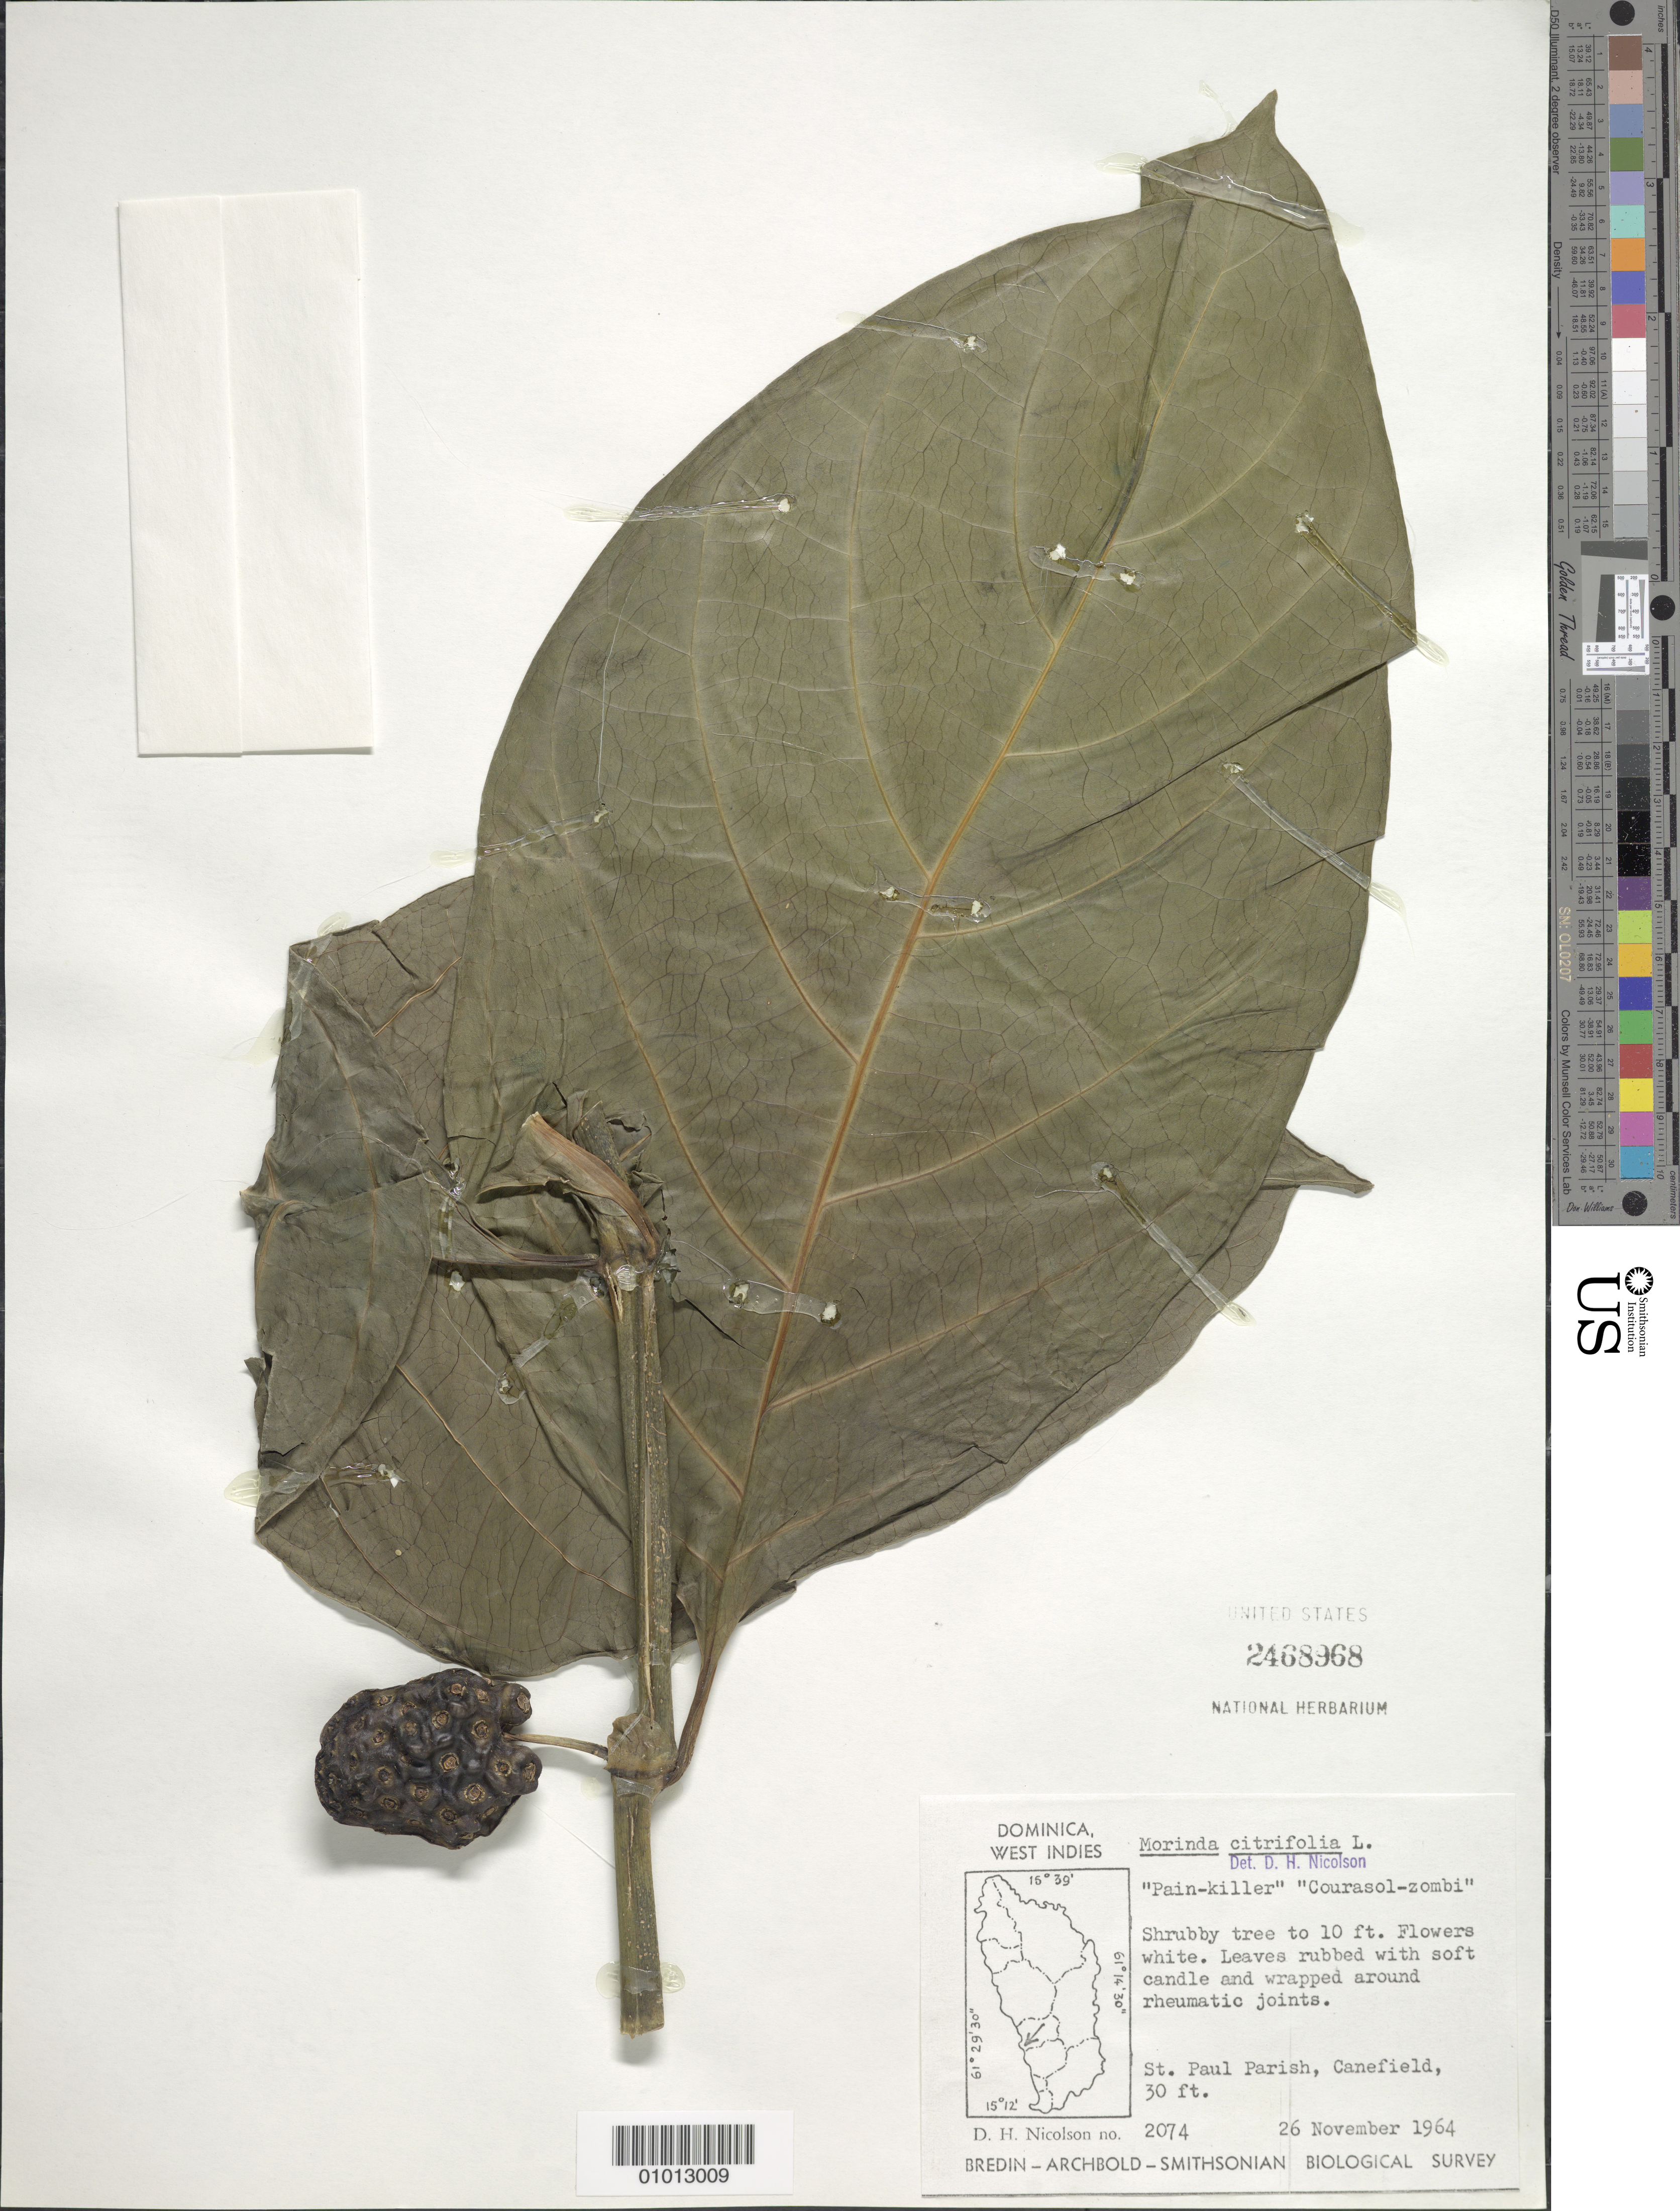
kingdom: Plantae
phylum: Tracheophyta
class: Magnoliopsida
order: Gentianales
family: Rubiaceae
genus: Morinda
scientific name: Morinda citrifolia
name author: L.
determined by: Nicolson, Dan H.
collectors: D. H. Nicolson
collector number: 2074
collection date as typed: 26 Nov 1964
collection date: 1964-11-26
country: Dominica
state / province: St. Paul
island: Dominica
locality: Canefield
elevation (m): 9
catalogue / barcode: US 2468968